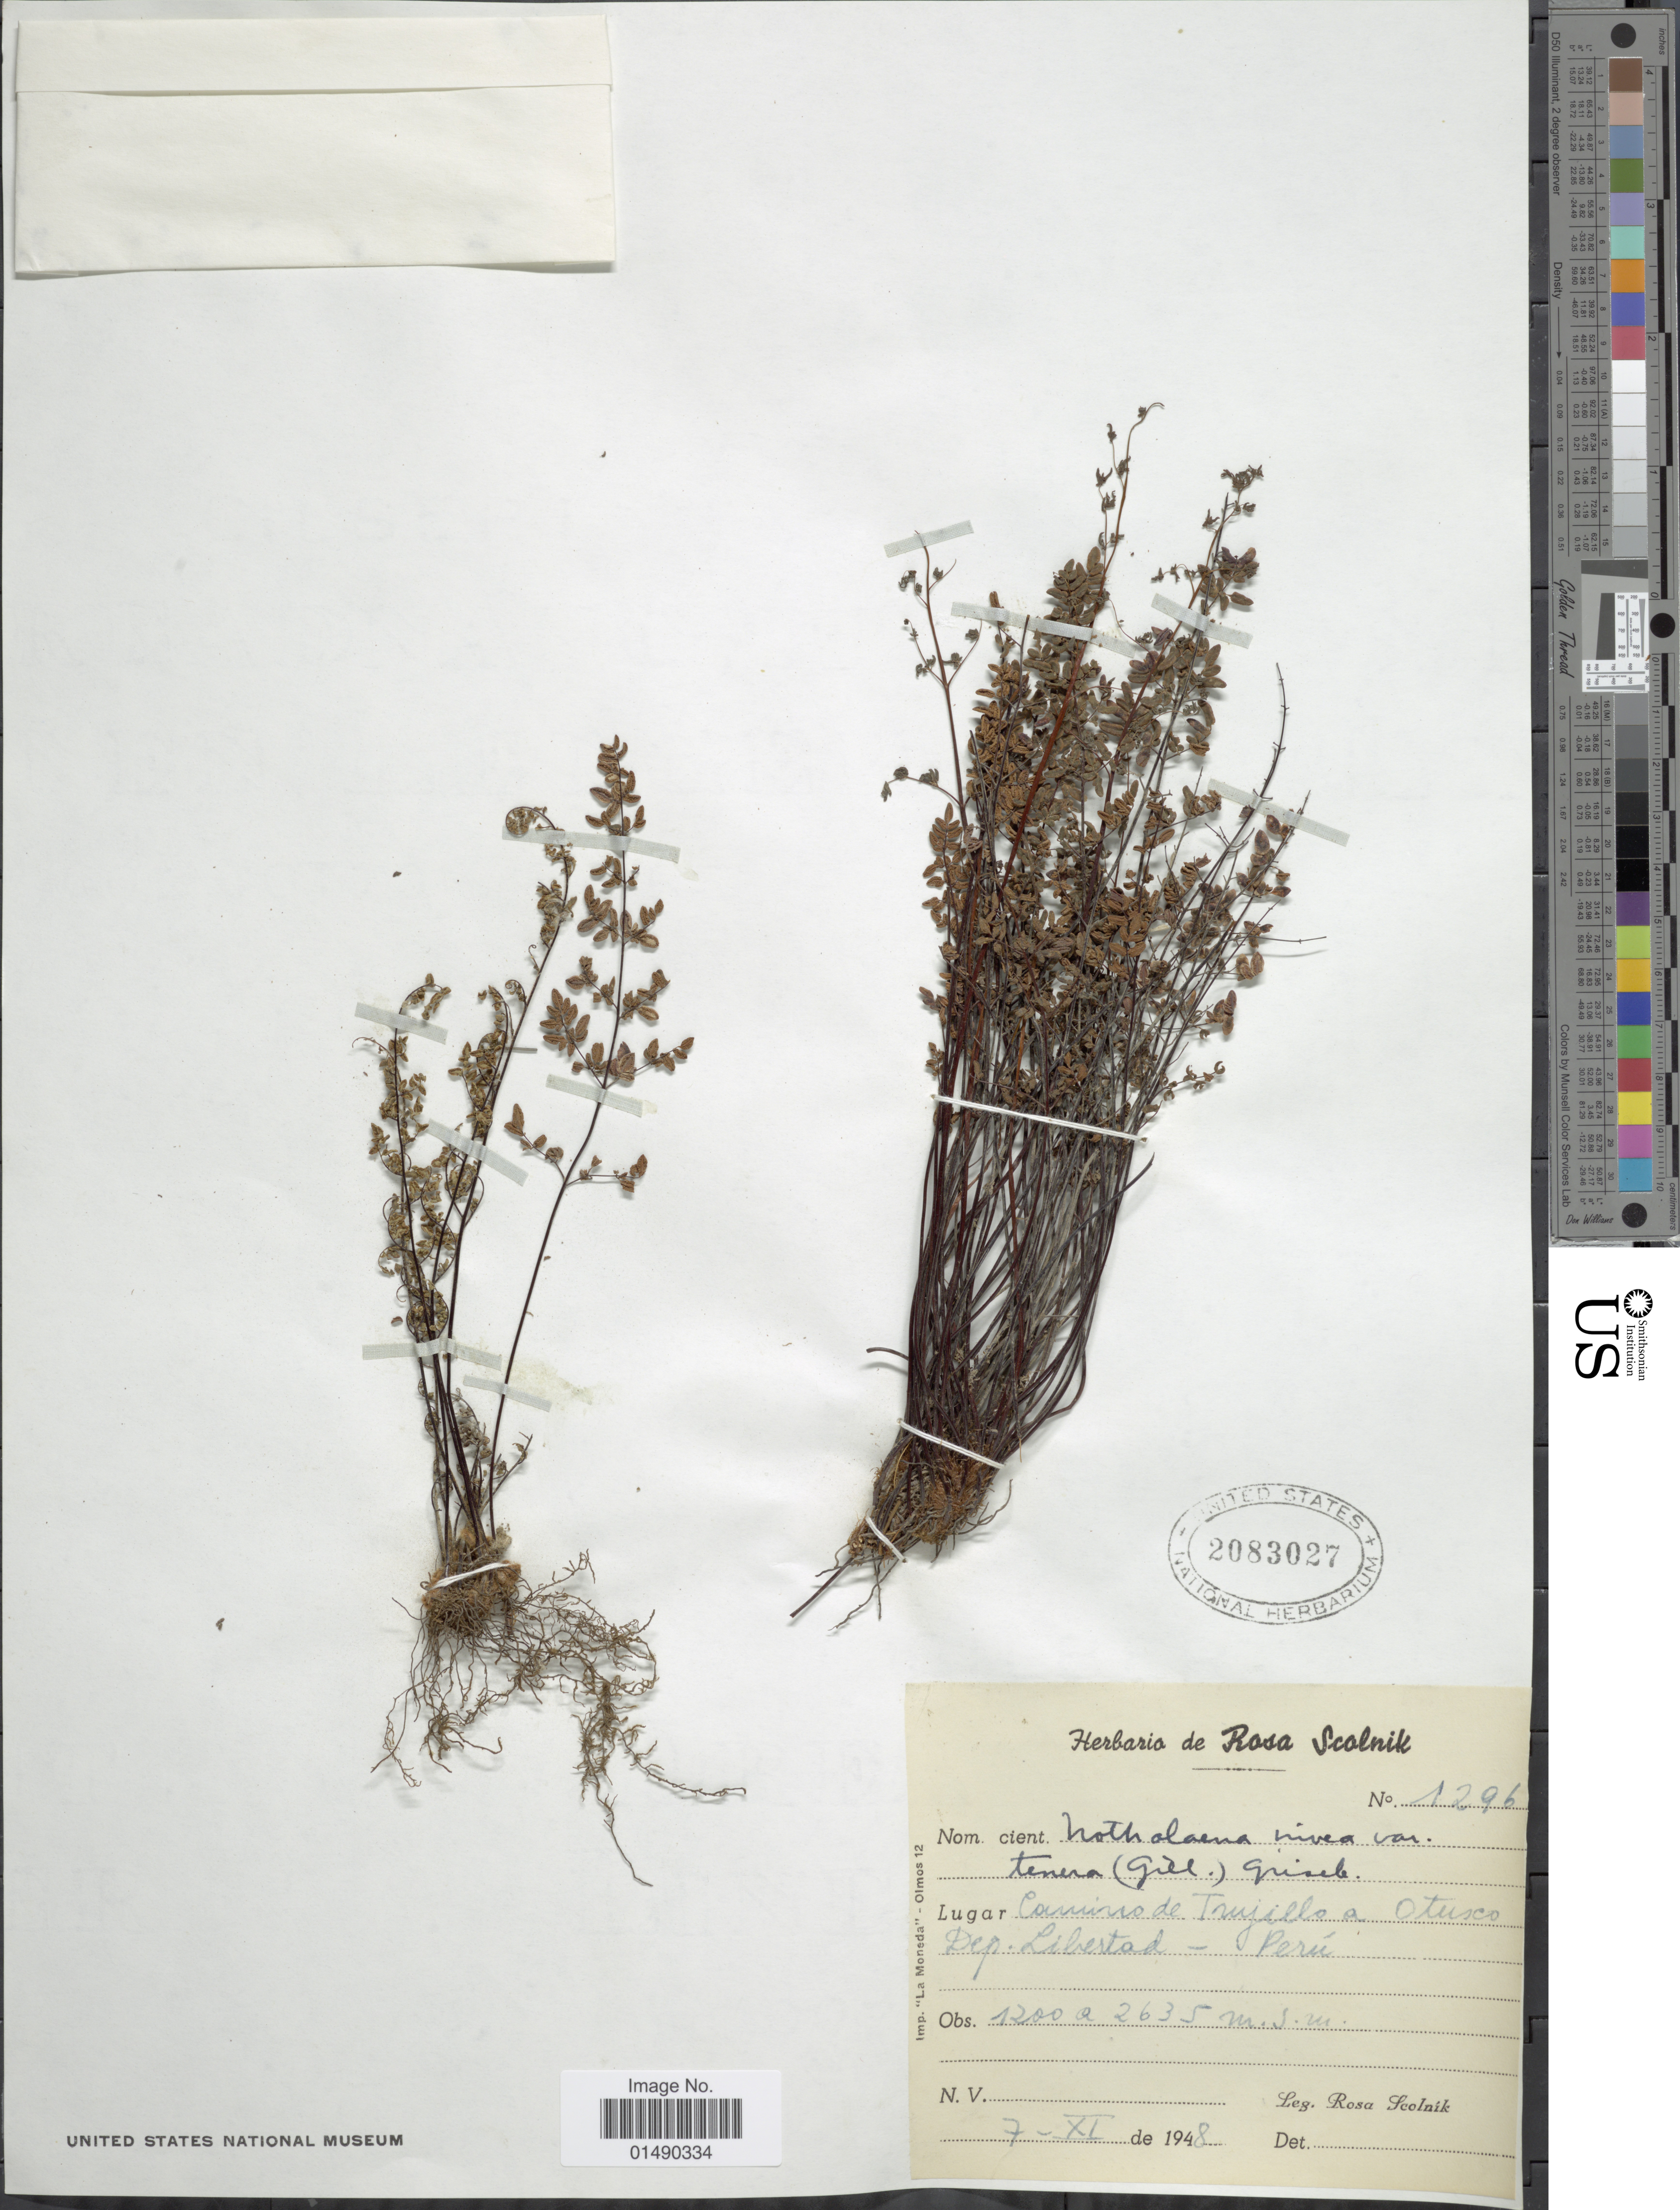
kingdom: Plantae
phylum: Tracheophyta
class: Polypodiopsida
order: Polypodiales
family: Pteridaceae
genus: Argyrochosma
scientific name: Argyrochosma nivea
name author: (Poir.) Windham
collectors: R. Scolnik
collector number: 1296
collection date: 1948-11-07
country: Peru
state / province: La Libertad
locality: Peru, Camiro de Trujillo a Otusco Dep. Libertad.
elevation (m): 1200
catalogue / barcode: US 2083027